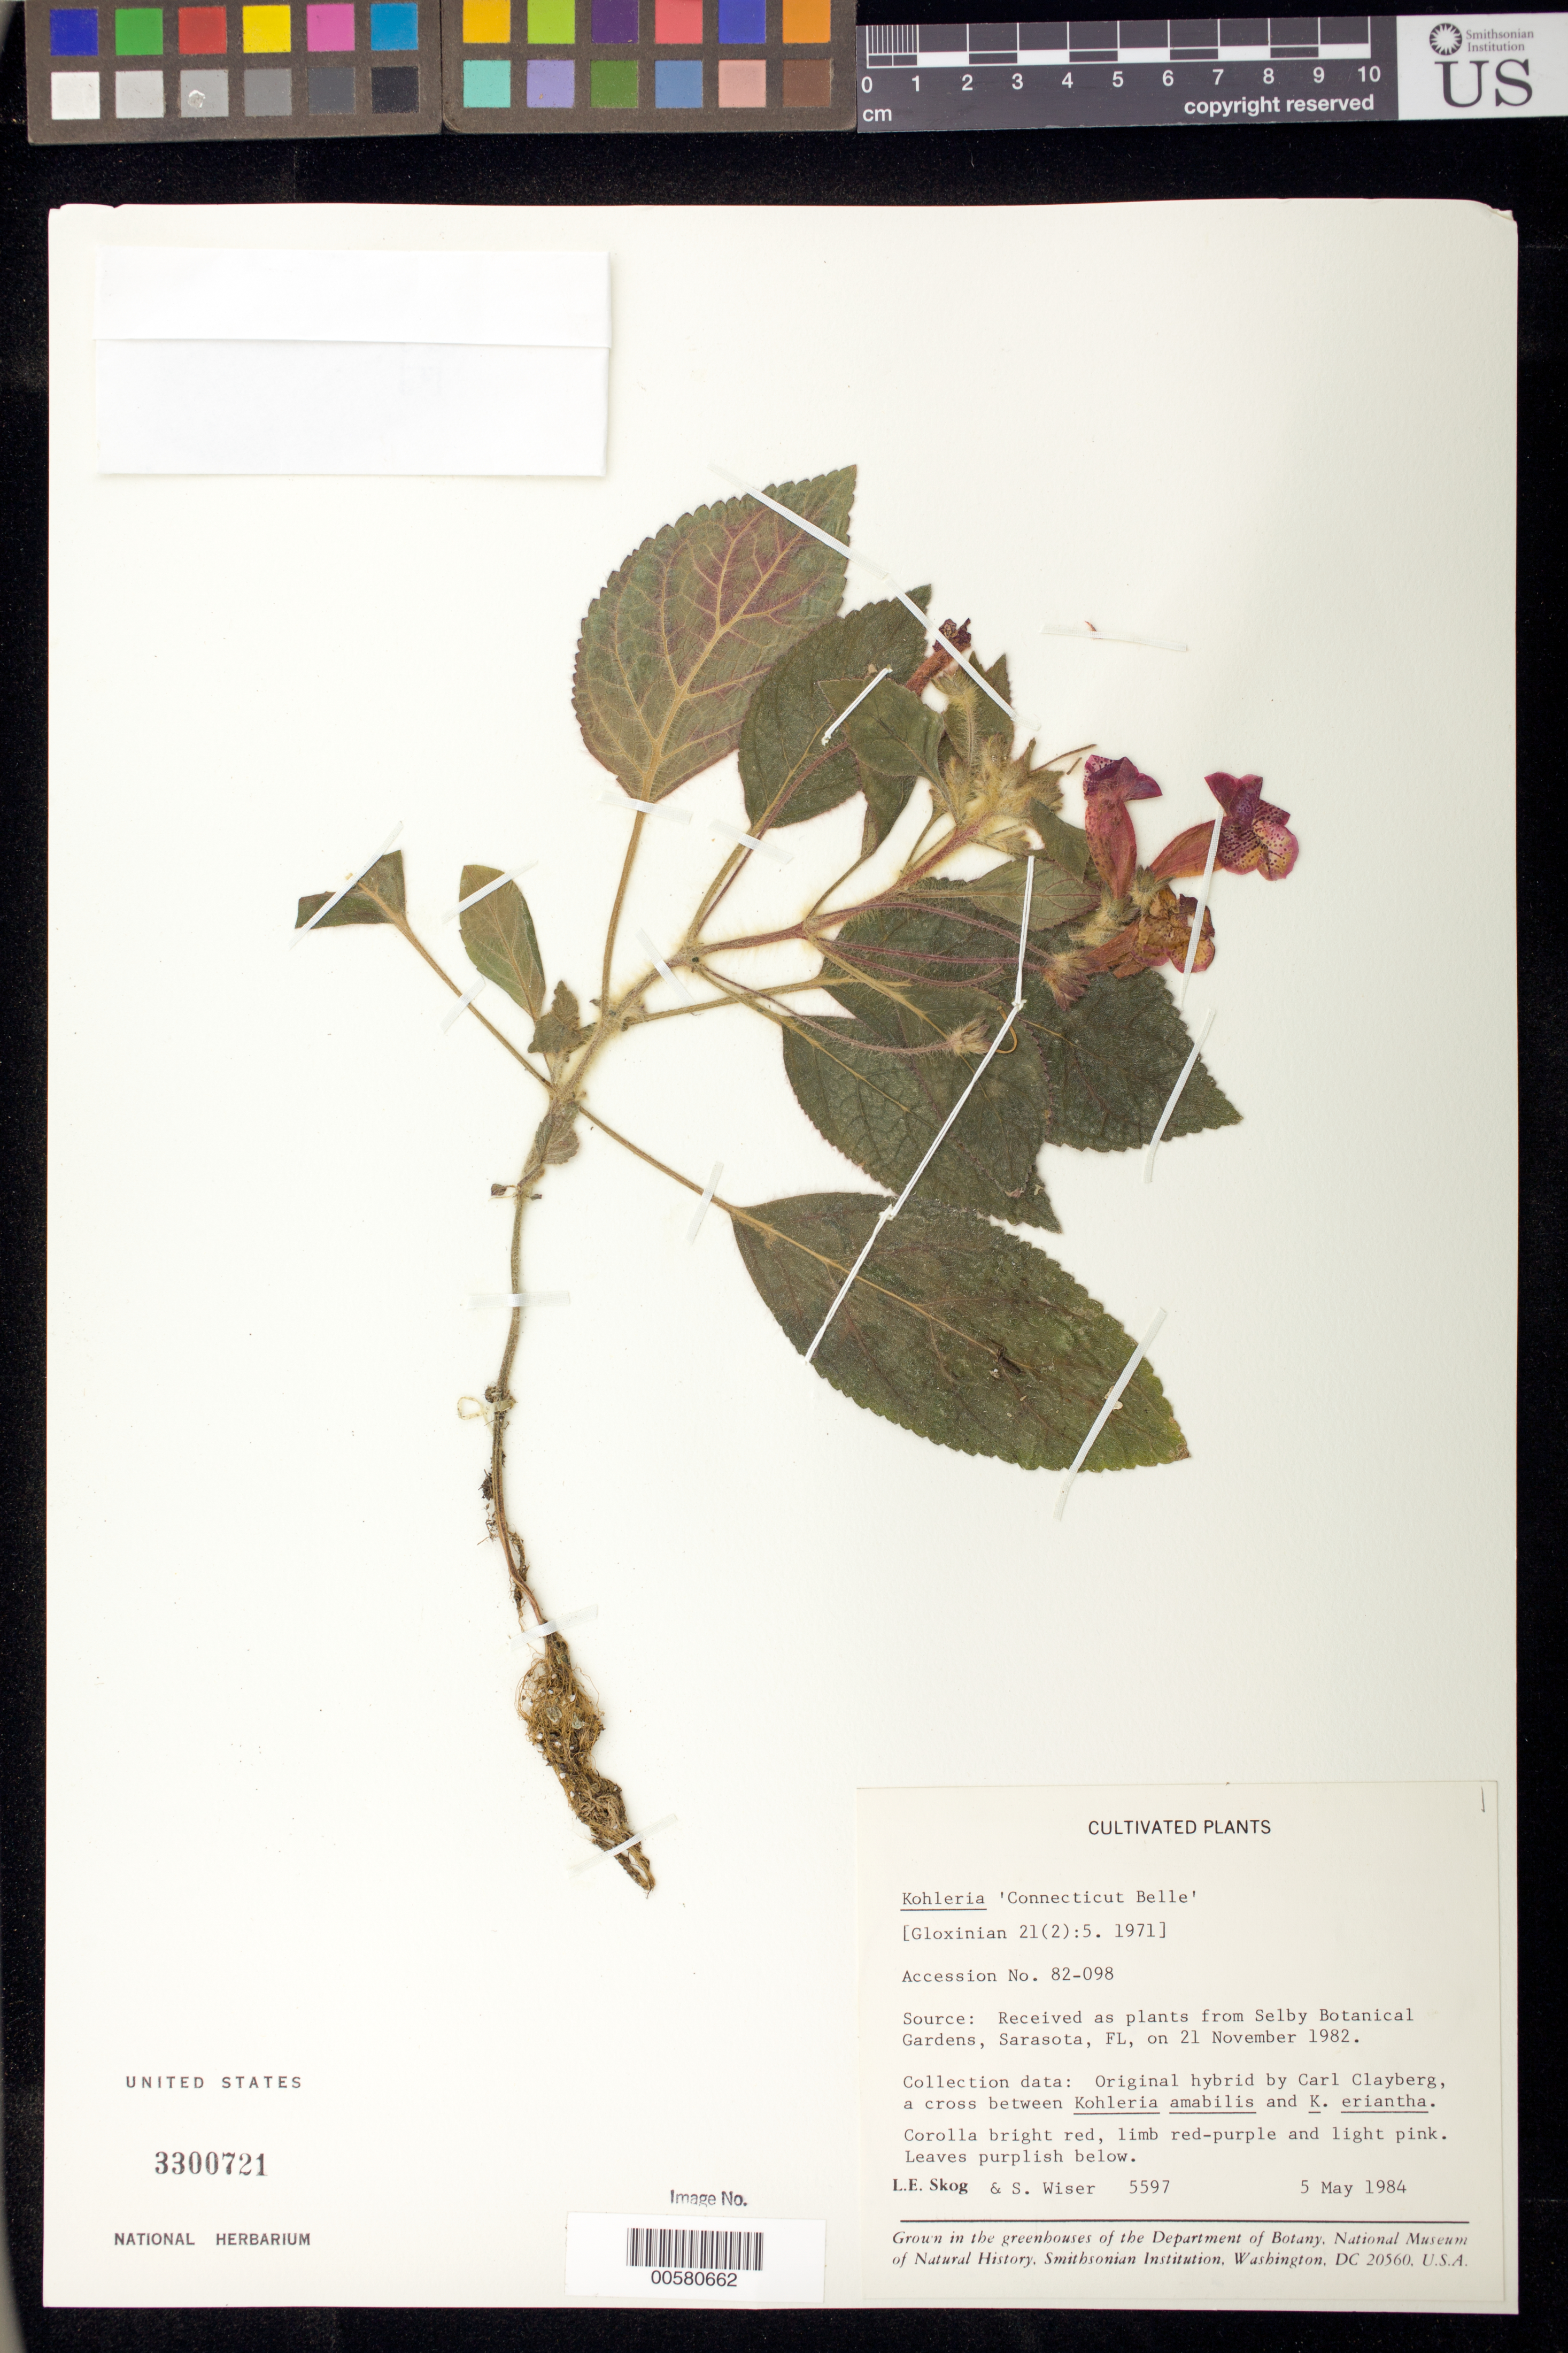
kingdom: Plantae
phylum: Tracheophyta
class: Magnoliopsida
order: Lamiales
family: Gesneriaceae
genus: Kohleria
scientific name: Kohleria 'Connecticut Belle'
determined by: Skog, Laurence E.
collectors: L. E. Skog & S. Wiser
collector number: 5597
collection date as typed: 05 May 1984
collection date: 1984-05-05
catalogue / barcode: US 3300721